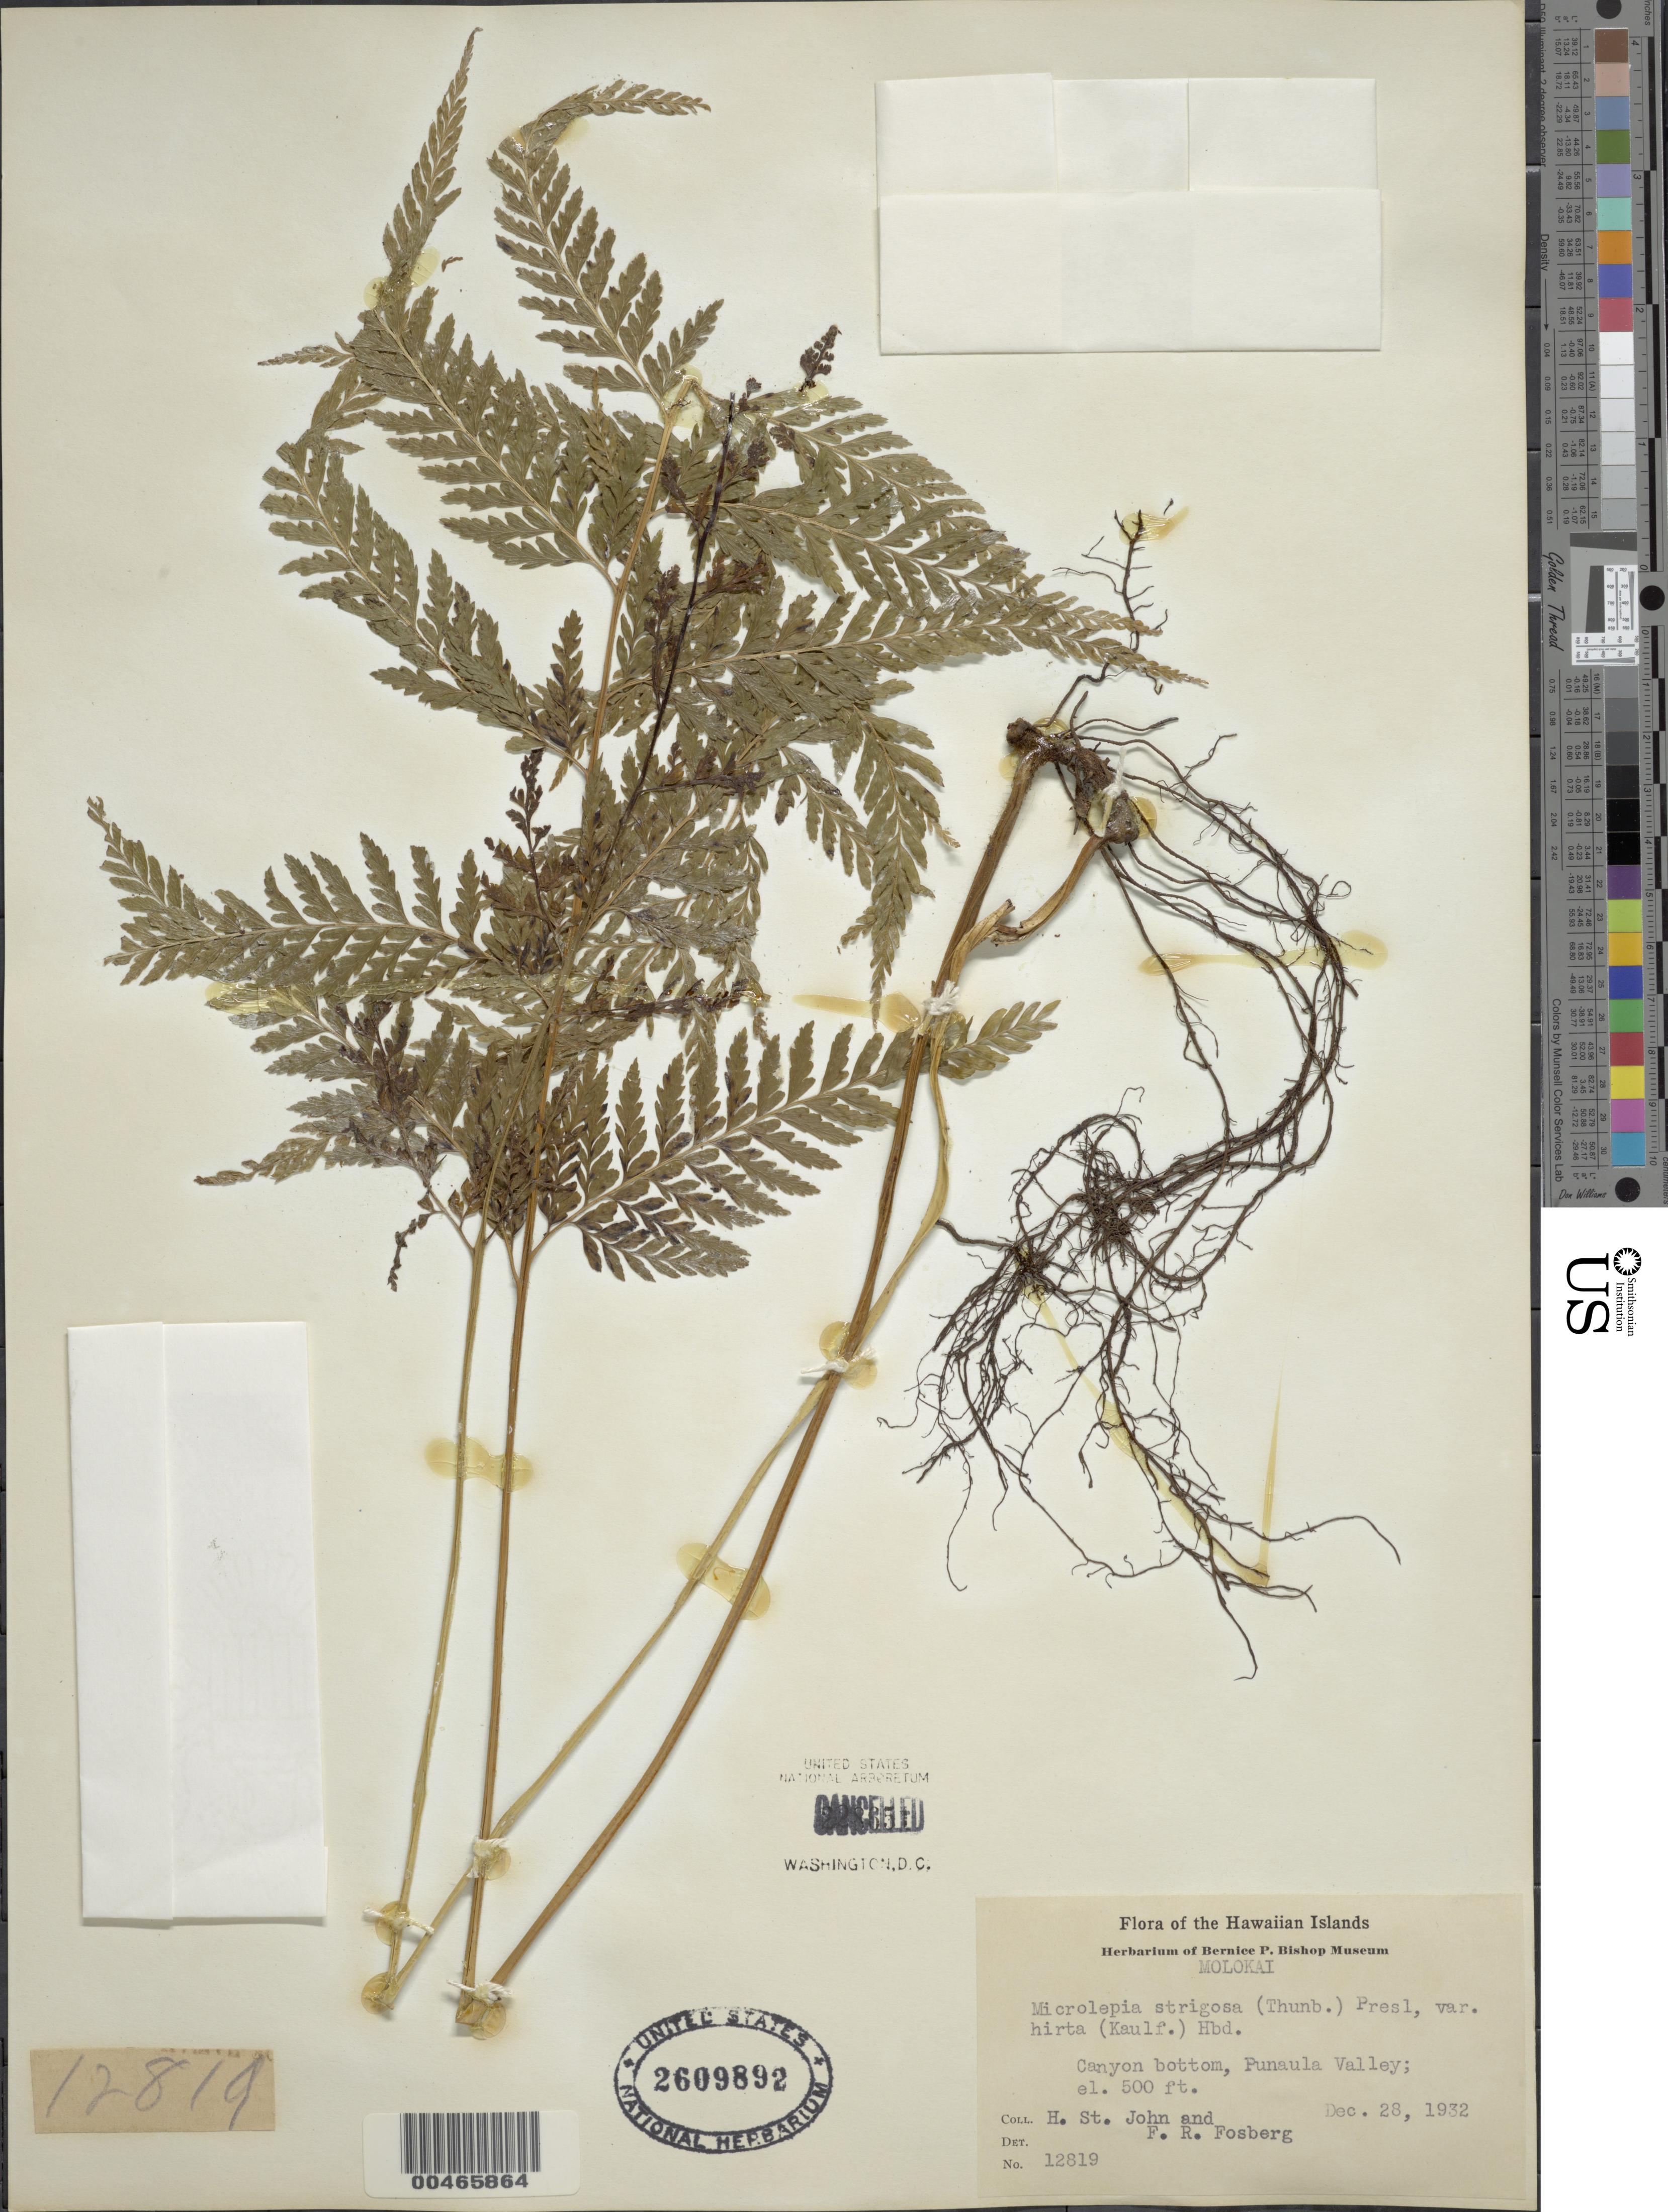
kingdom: Plantae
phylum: Tracheophyta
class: Polypodiopsida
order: Polypodiales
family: Dennstaedtiaceae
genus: Microlepia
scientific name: Microlepia strigosa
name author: (Thunb.) J. Presl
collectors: H. St. John & F. R. Fosberg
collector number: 12819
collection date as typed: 28 Dec 1932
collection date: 1932-12-28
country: United States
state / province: Hawaii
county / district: Maui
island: Moloka'i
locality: Canyon bottom, Punaula Valley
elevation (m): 152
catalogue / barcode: US 2609892